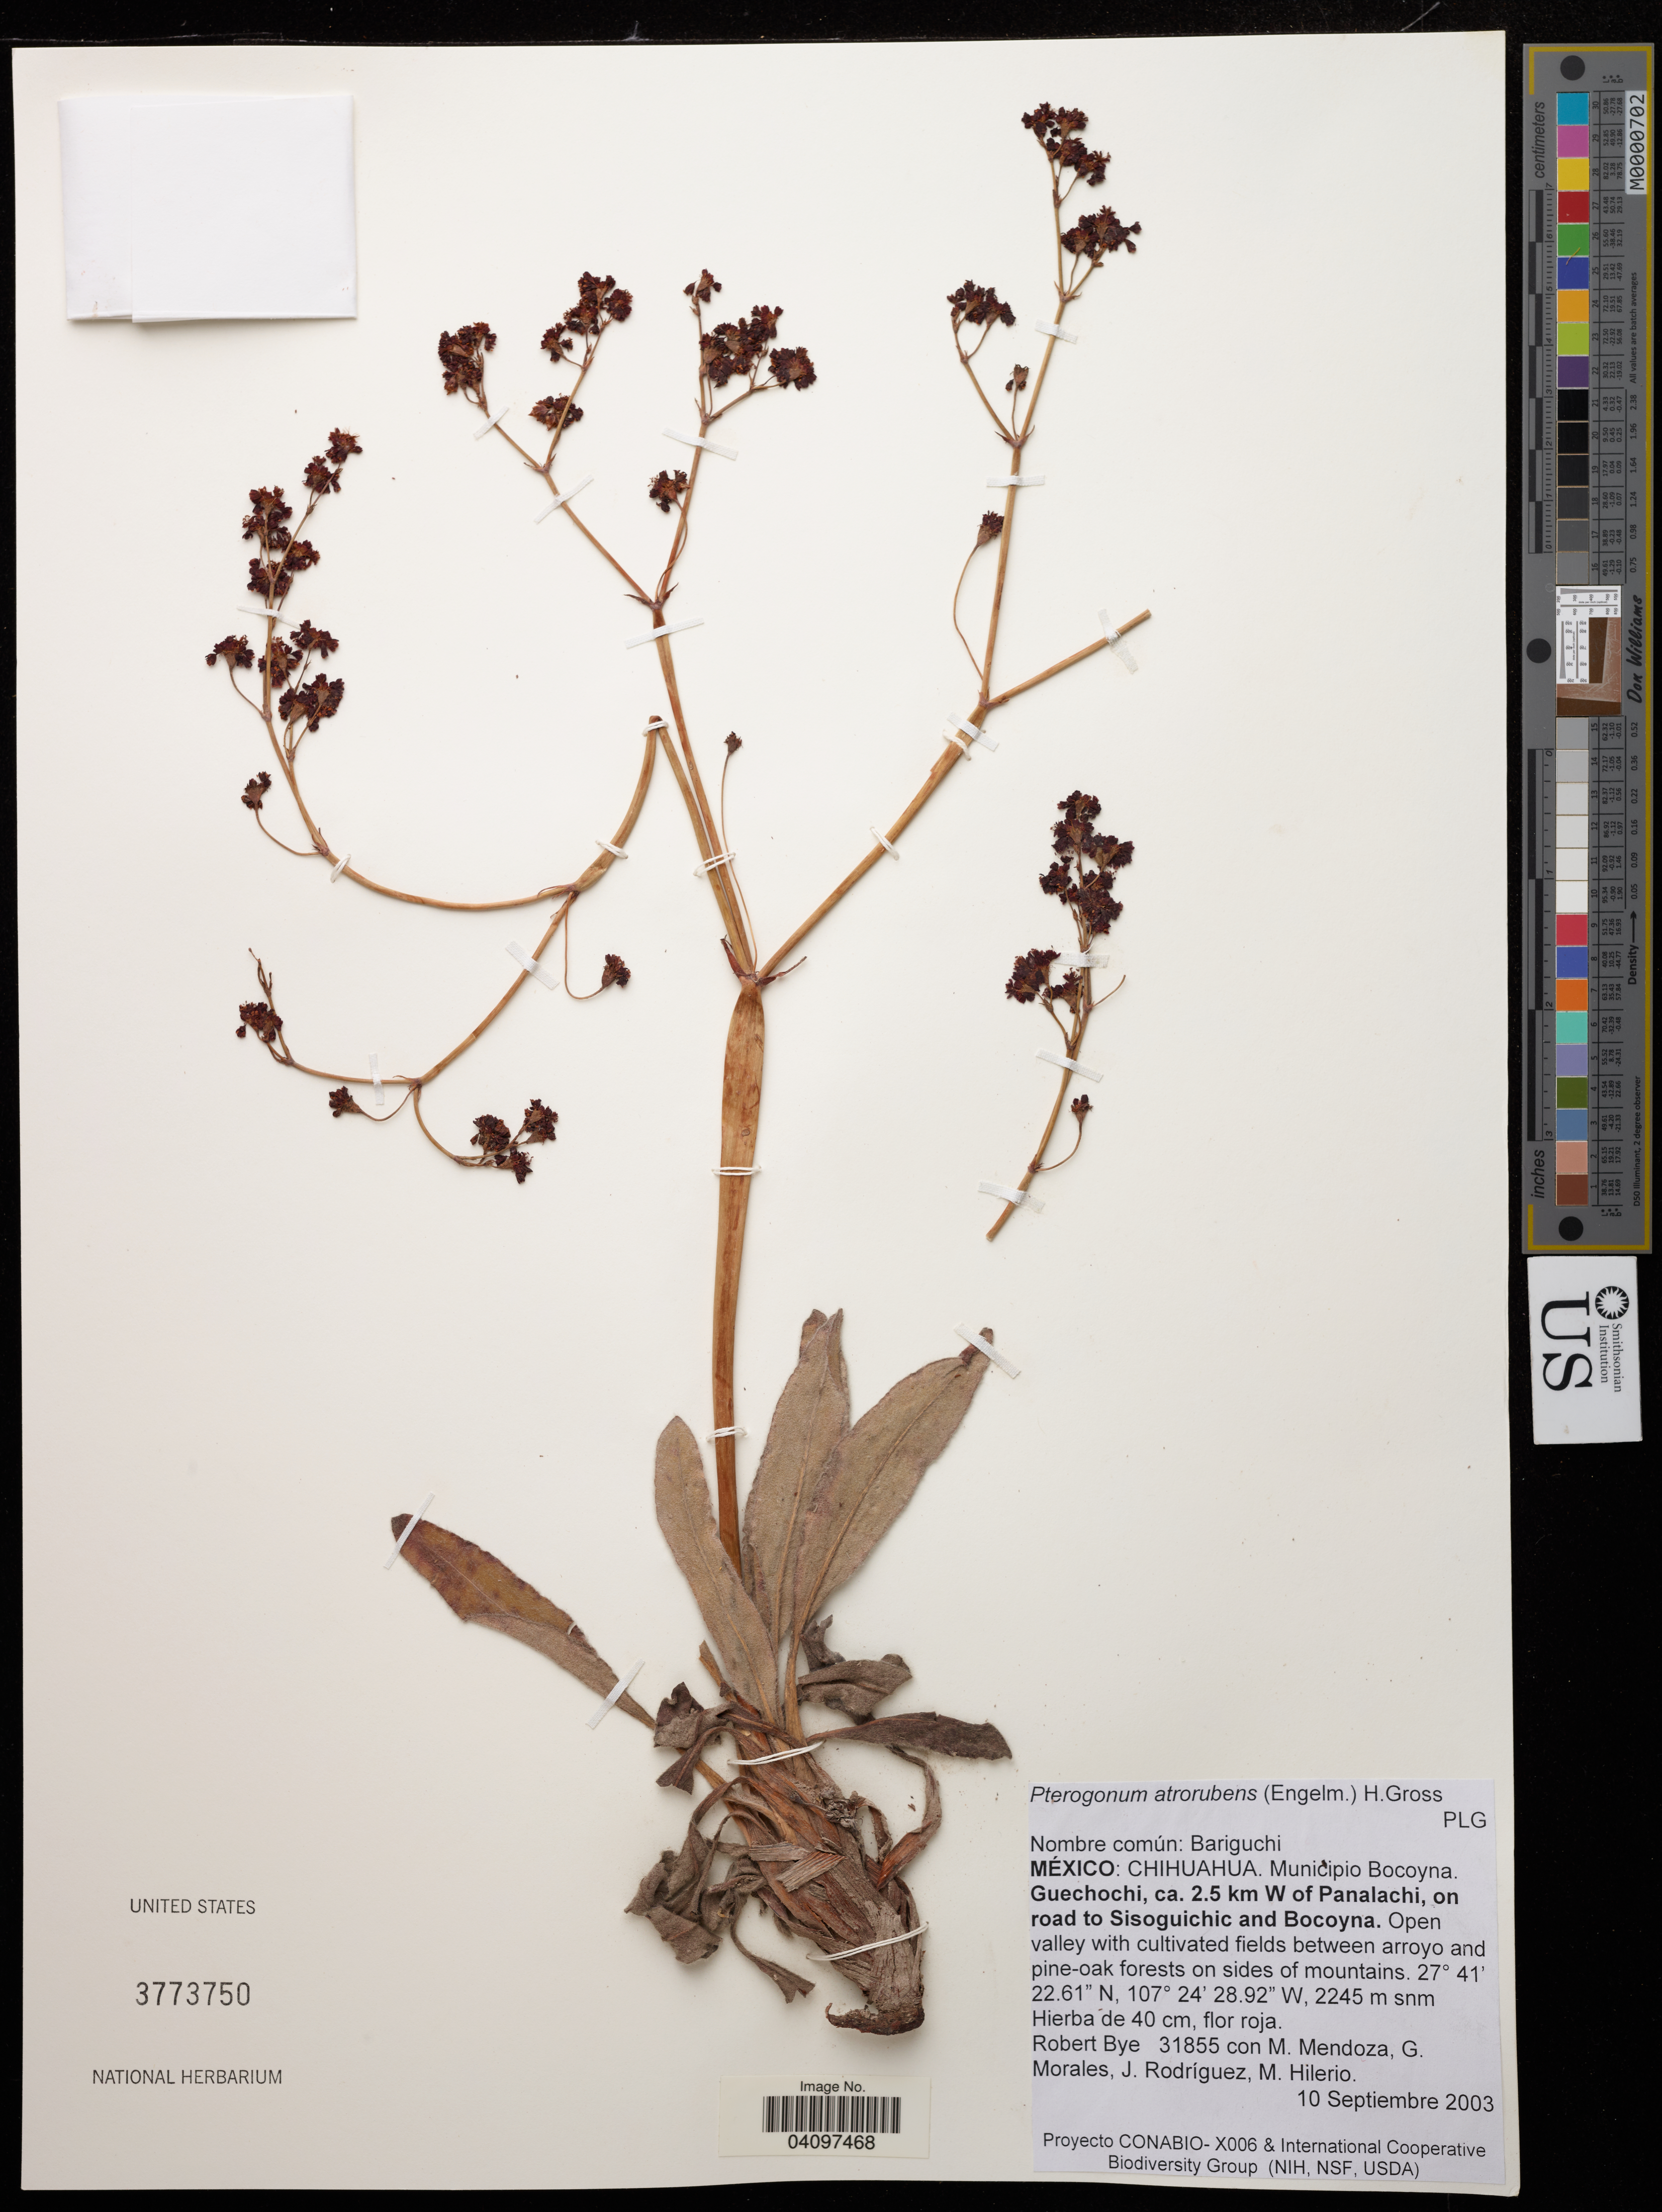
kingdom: Plantae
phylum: Tracheophyta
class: Magnoliopsida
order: Caryophyllales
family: Polygonaceae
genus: Pterogonum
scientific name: Pterogonum atrorubens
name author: (Engelm.) H.Cross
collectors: R. Bye, M. Mendoza Garcia, Morales & J. Rodríguez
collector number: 31855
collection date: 2003-09-10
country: Mexico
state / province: Chihuahua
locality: Municipio Bocoyna. Guechochi, ca. 2.5 km W of Panalachi, on road to Sisoguichic and Bocoyna.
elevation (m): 2245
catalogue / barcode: US 3773750